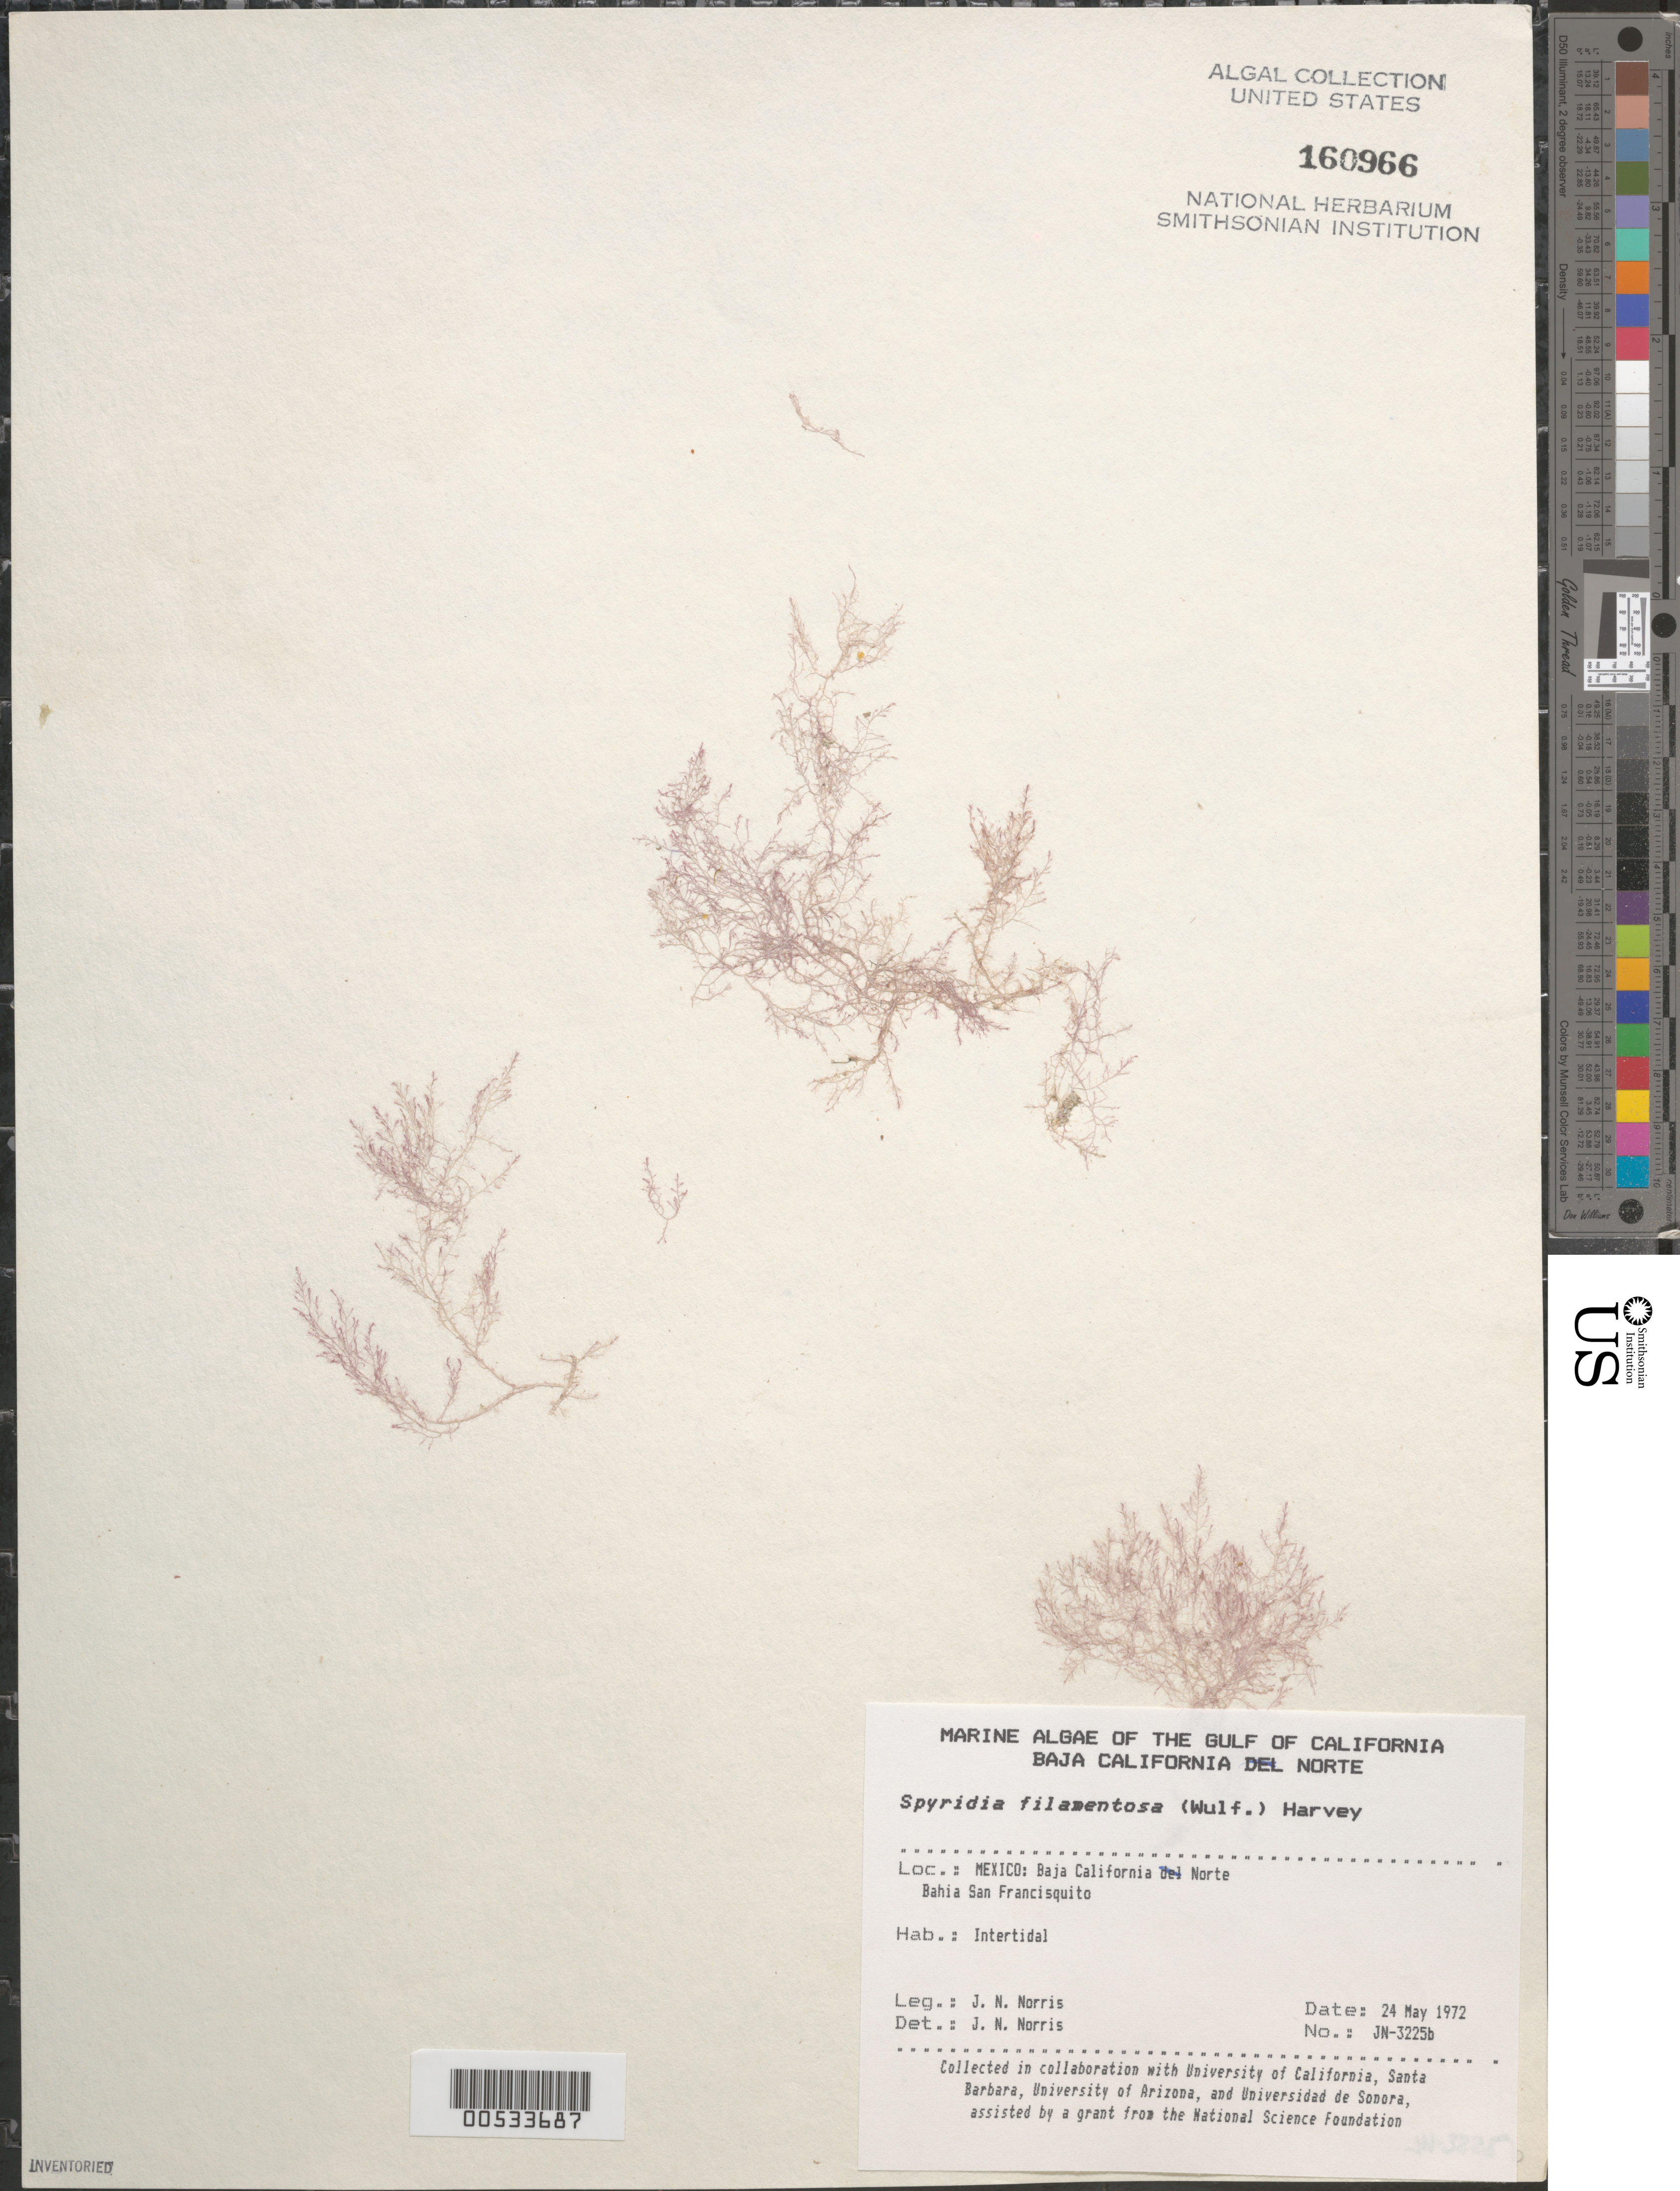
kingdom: Plantae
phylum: Rhodophyta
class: Florideophyceae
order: Ceramiales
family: Spyridiaceae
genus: Spyridia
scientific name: Spyridia filamentosa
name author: (Wulfen) Harv.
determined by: Norris, James N.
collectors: J. N. Norris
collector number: JN-3225b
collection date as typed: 24 May 1972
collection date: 1972-05-24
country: Mexico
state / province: Baja California Norte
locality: Bahia San Francisquito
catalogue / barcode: US 160966